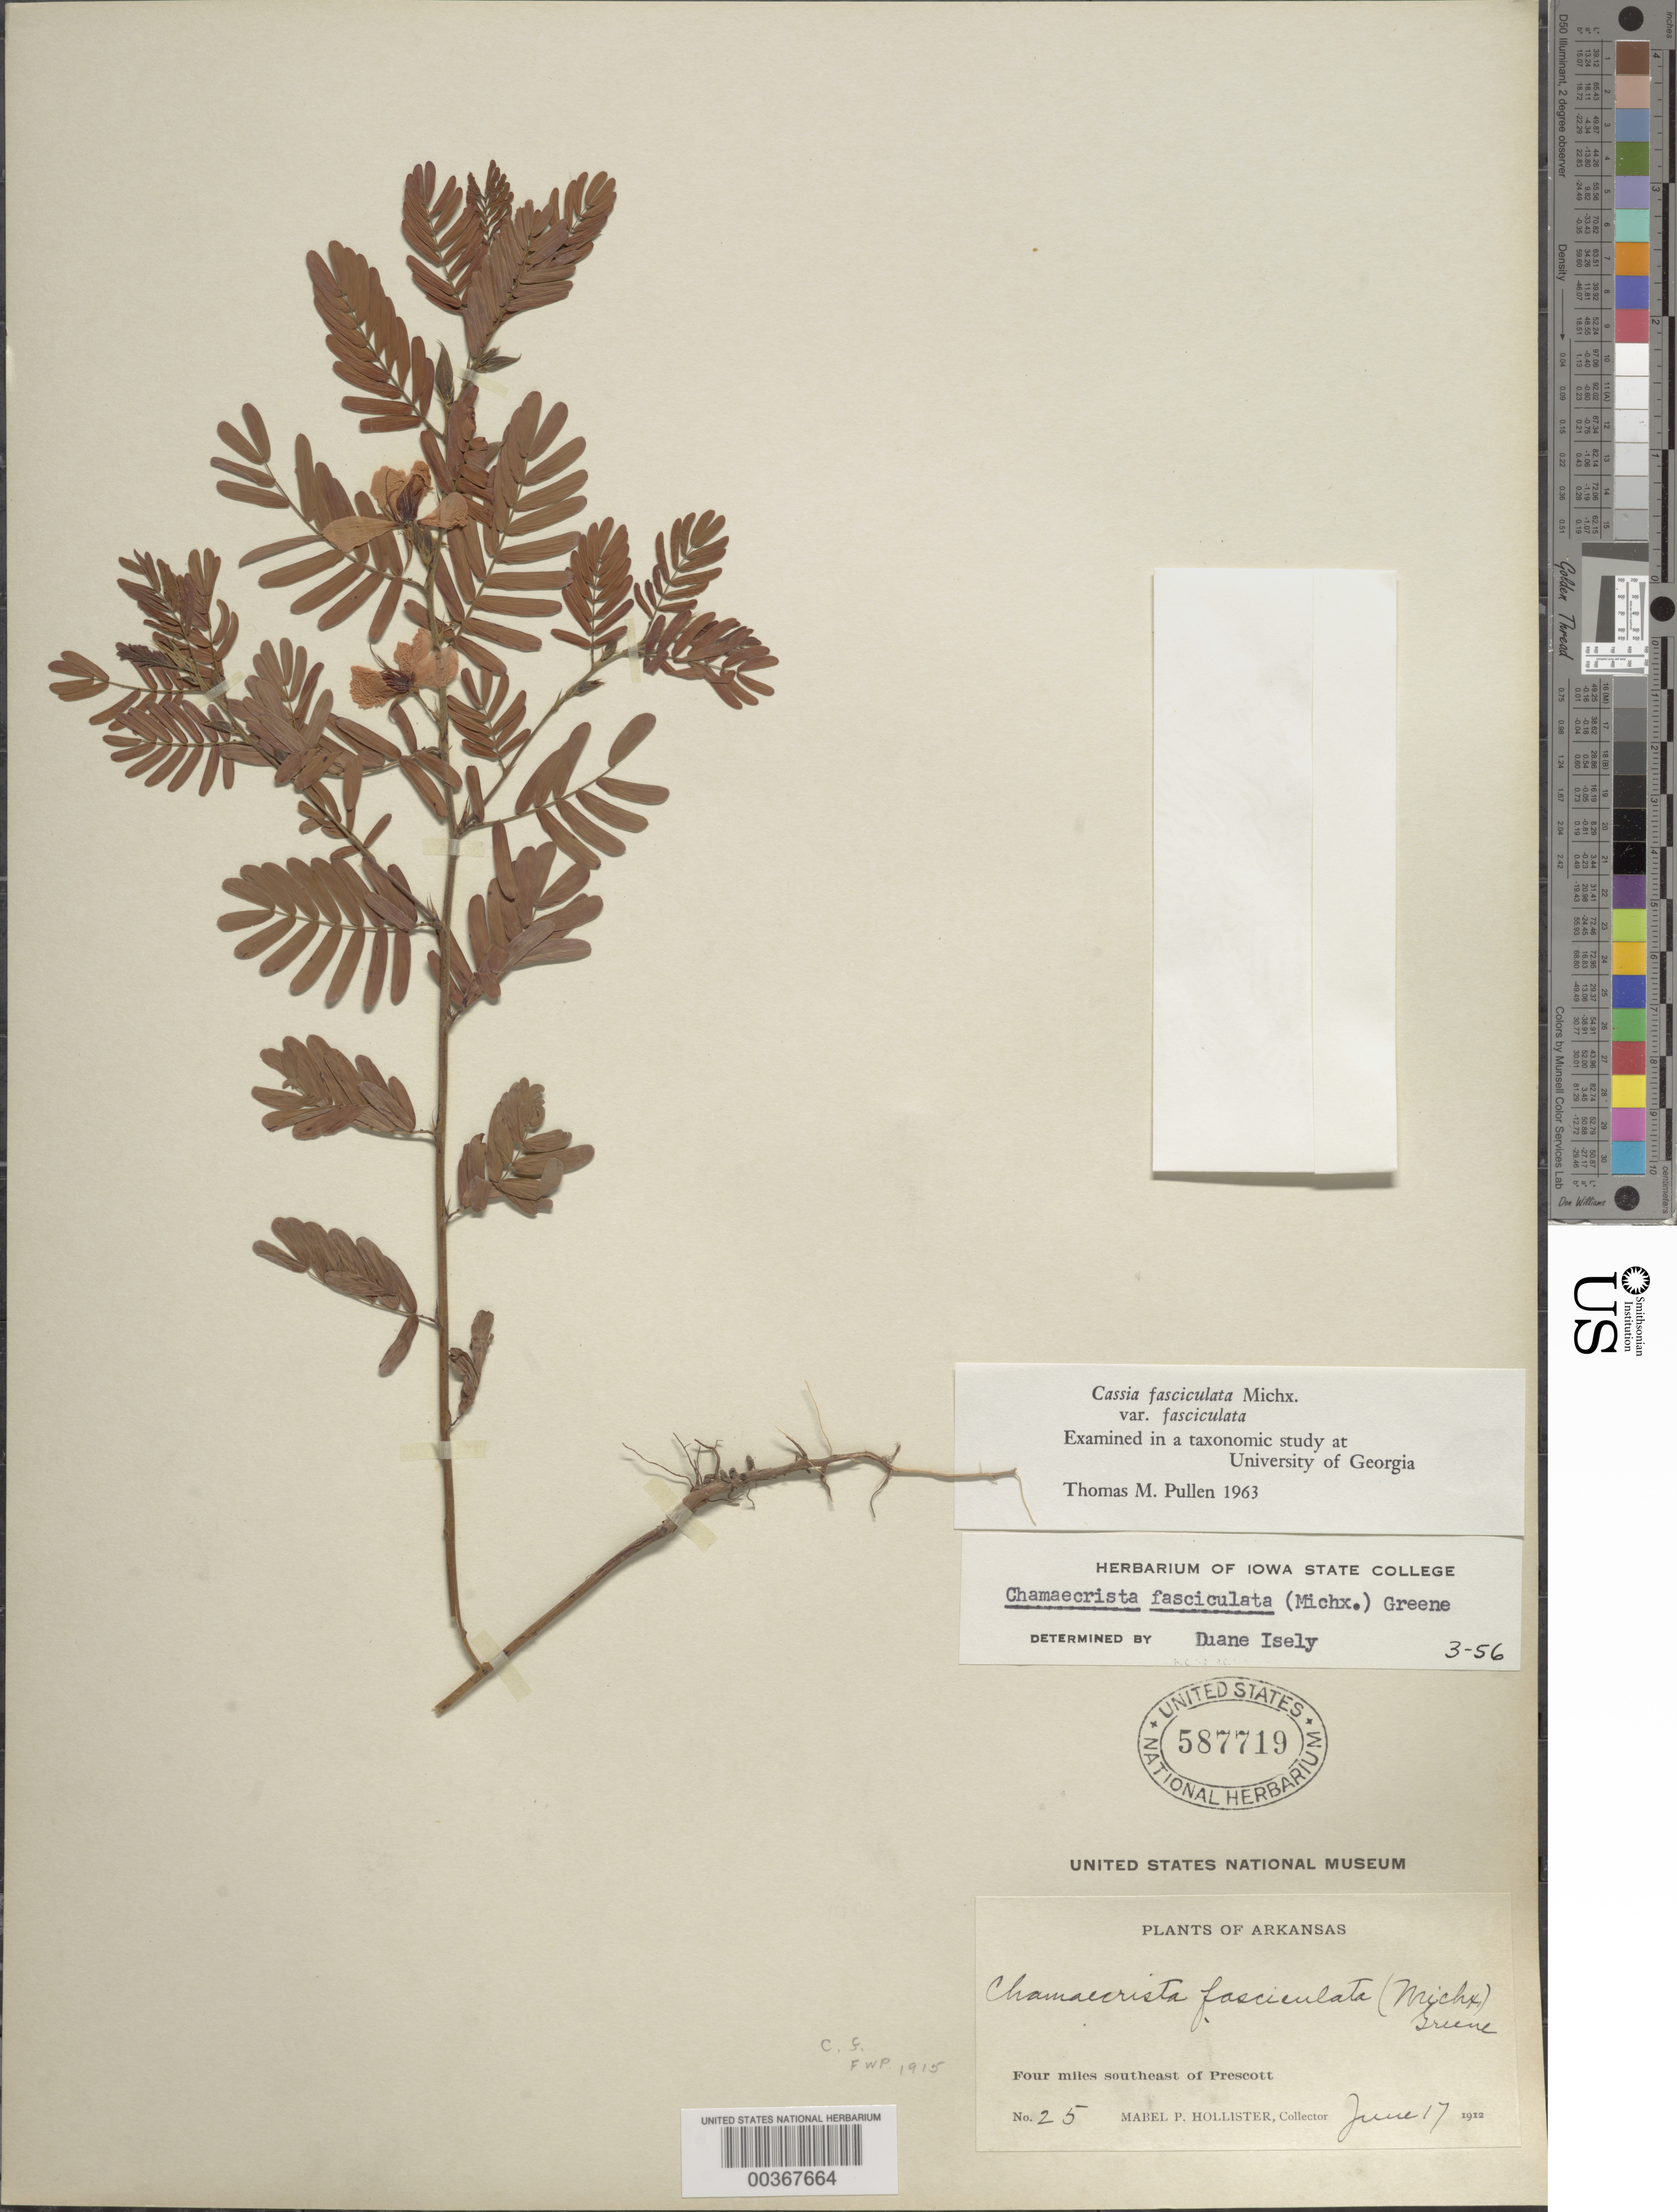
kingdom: Plantae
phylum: Tracheophyta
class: Magnoliopsida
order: Fabales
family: Fabaceae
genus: Chamaecrista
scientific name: Chamaecrista fasciculata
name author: (Michx.) Greene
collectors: M. Hollister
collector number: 25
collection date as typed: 17 Jun 1912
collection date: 1912-06-17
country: United States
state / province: Arkansas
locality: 4 mi se of prescott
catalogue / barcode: US 587719